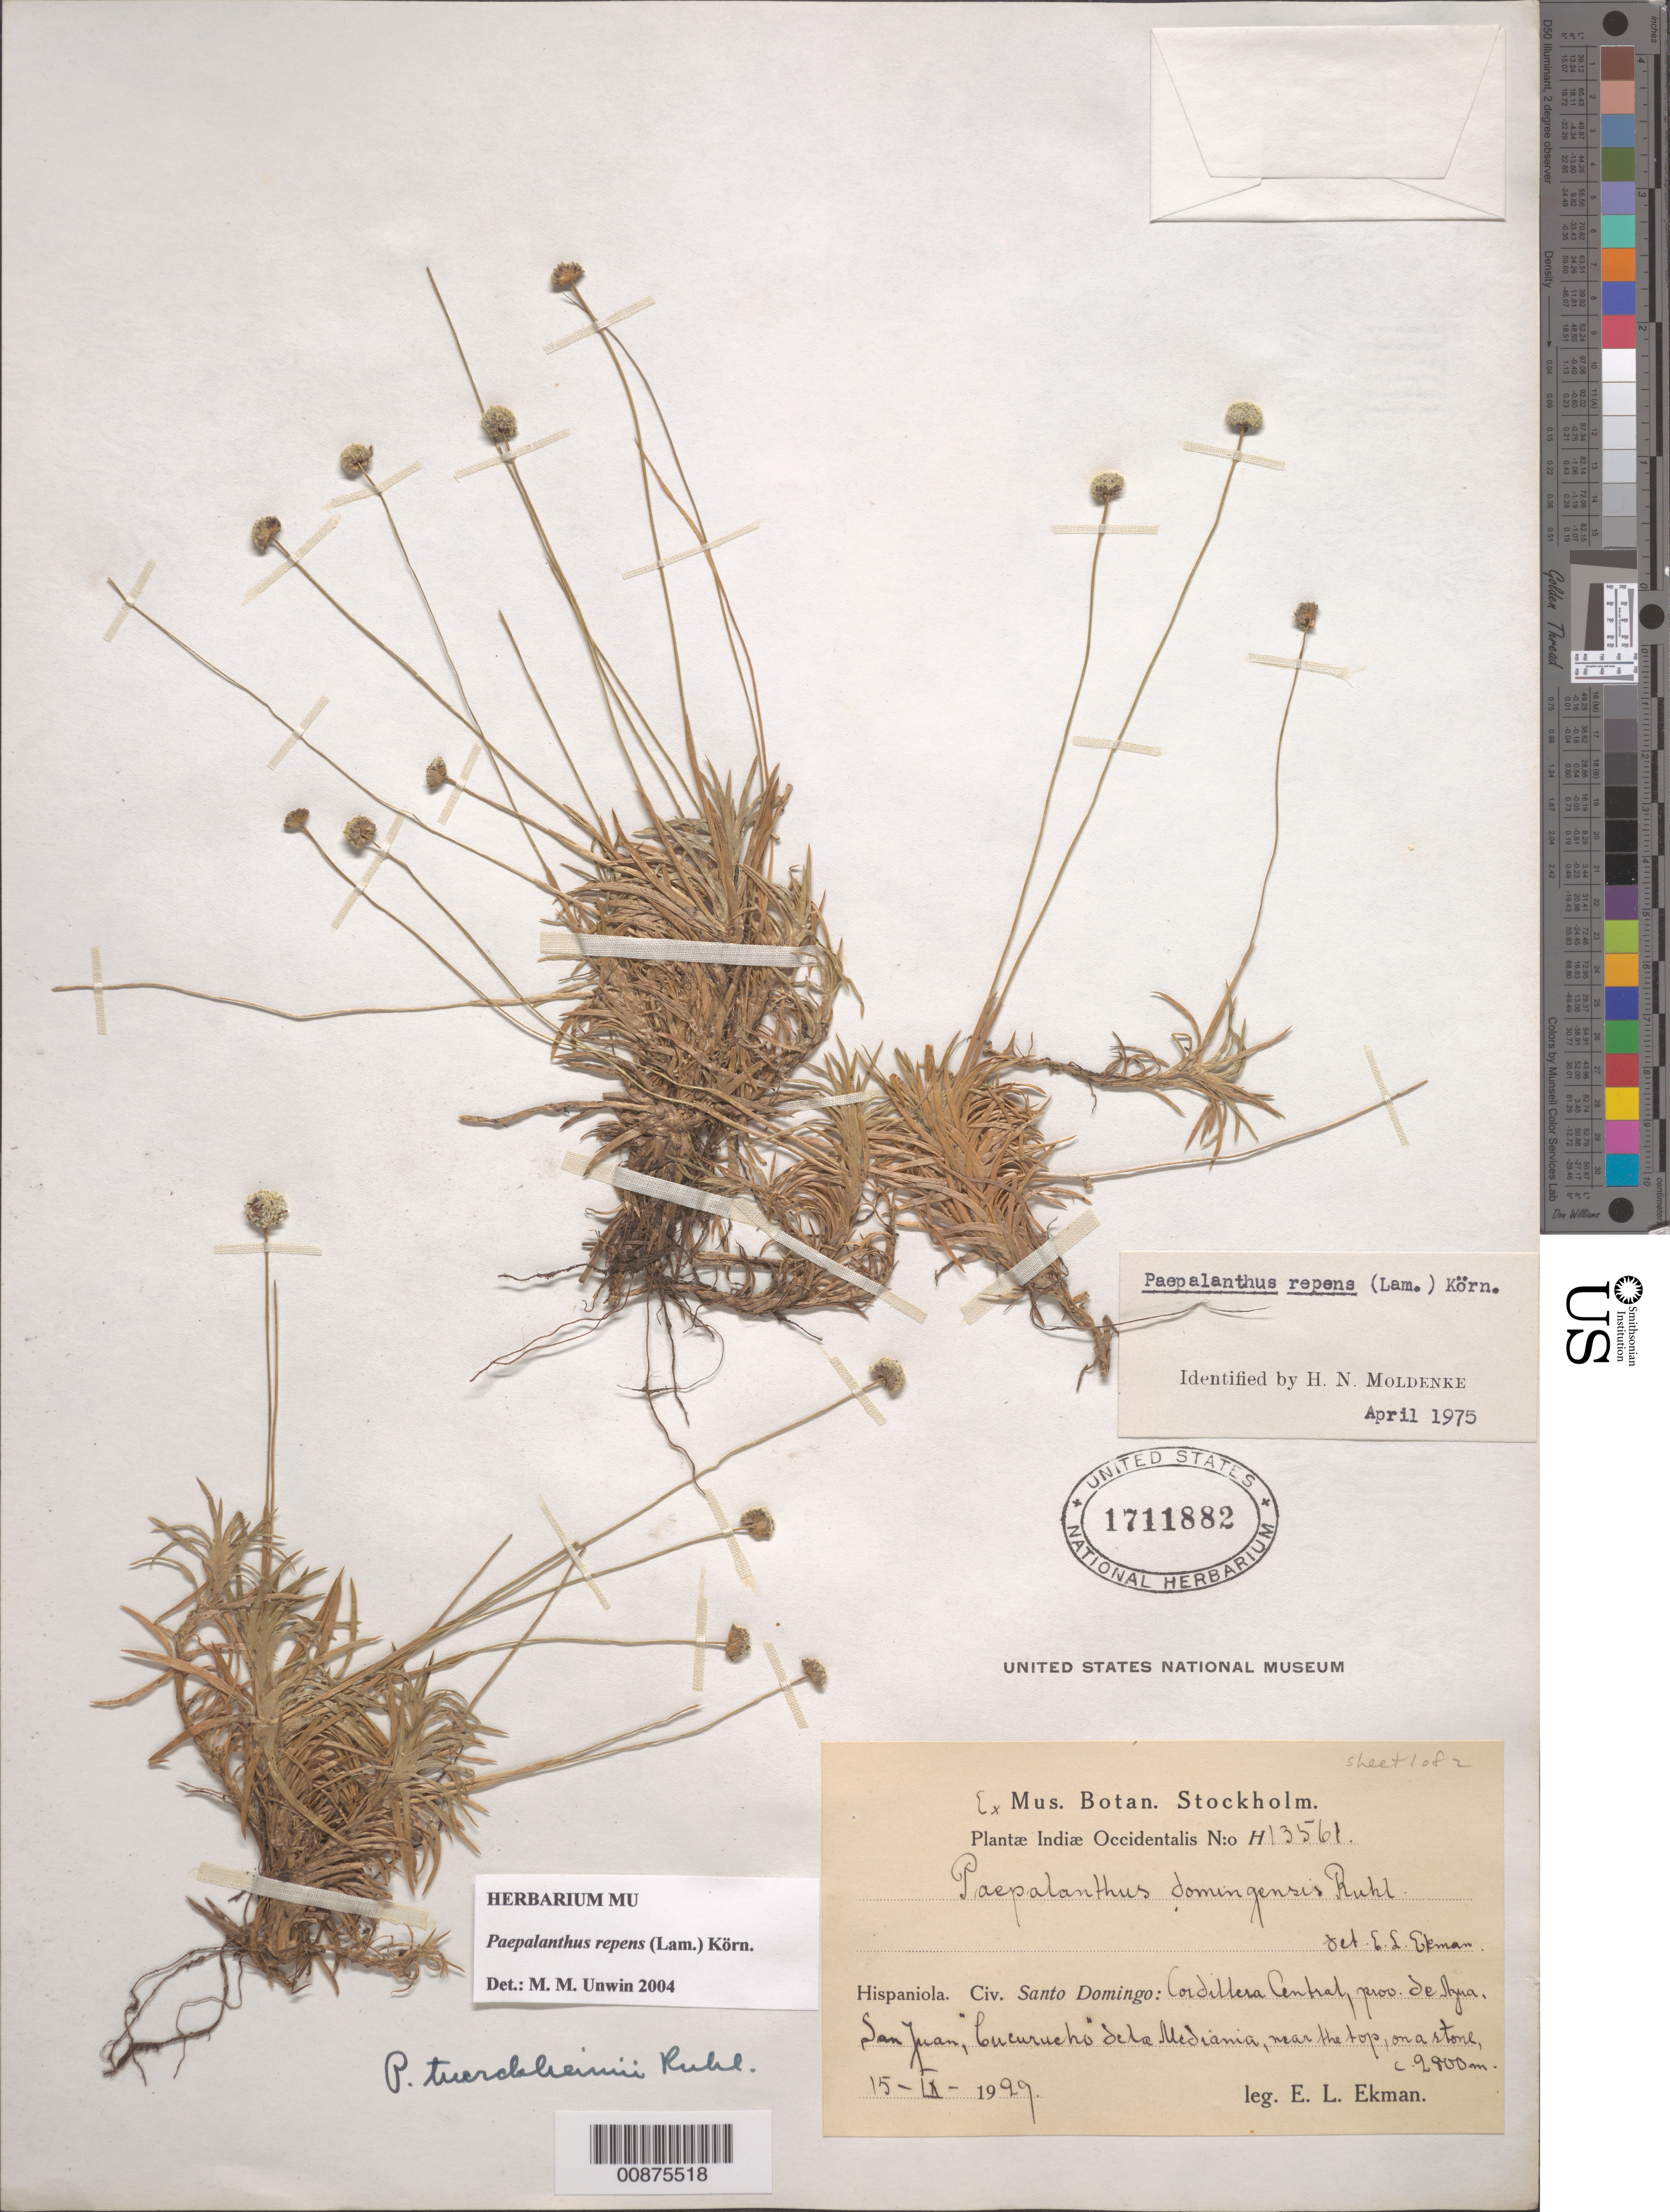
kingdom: Plantae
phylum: Tracheophyta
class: Liliopsida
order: Poales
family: Eriocaulaceae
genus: Paepalanthus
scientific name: Paepalanthus repens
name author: (Lam.) Körn.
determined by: Unwin, M. M.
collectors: E. L. Ekman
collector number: H 13561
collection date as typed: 15 Sep 1929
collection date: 1929-09-15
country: Dominican Republic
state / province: Azua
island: Hispaniola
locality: Cordillera Central, San Juan, Cucurucho de la Mediania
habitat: Near the top on a stone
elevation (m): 2800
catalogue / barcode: US 1711882